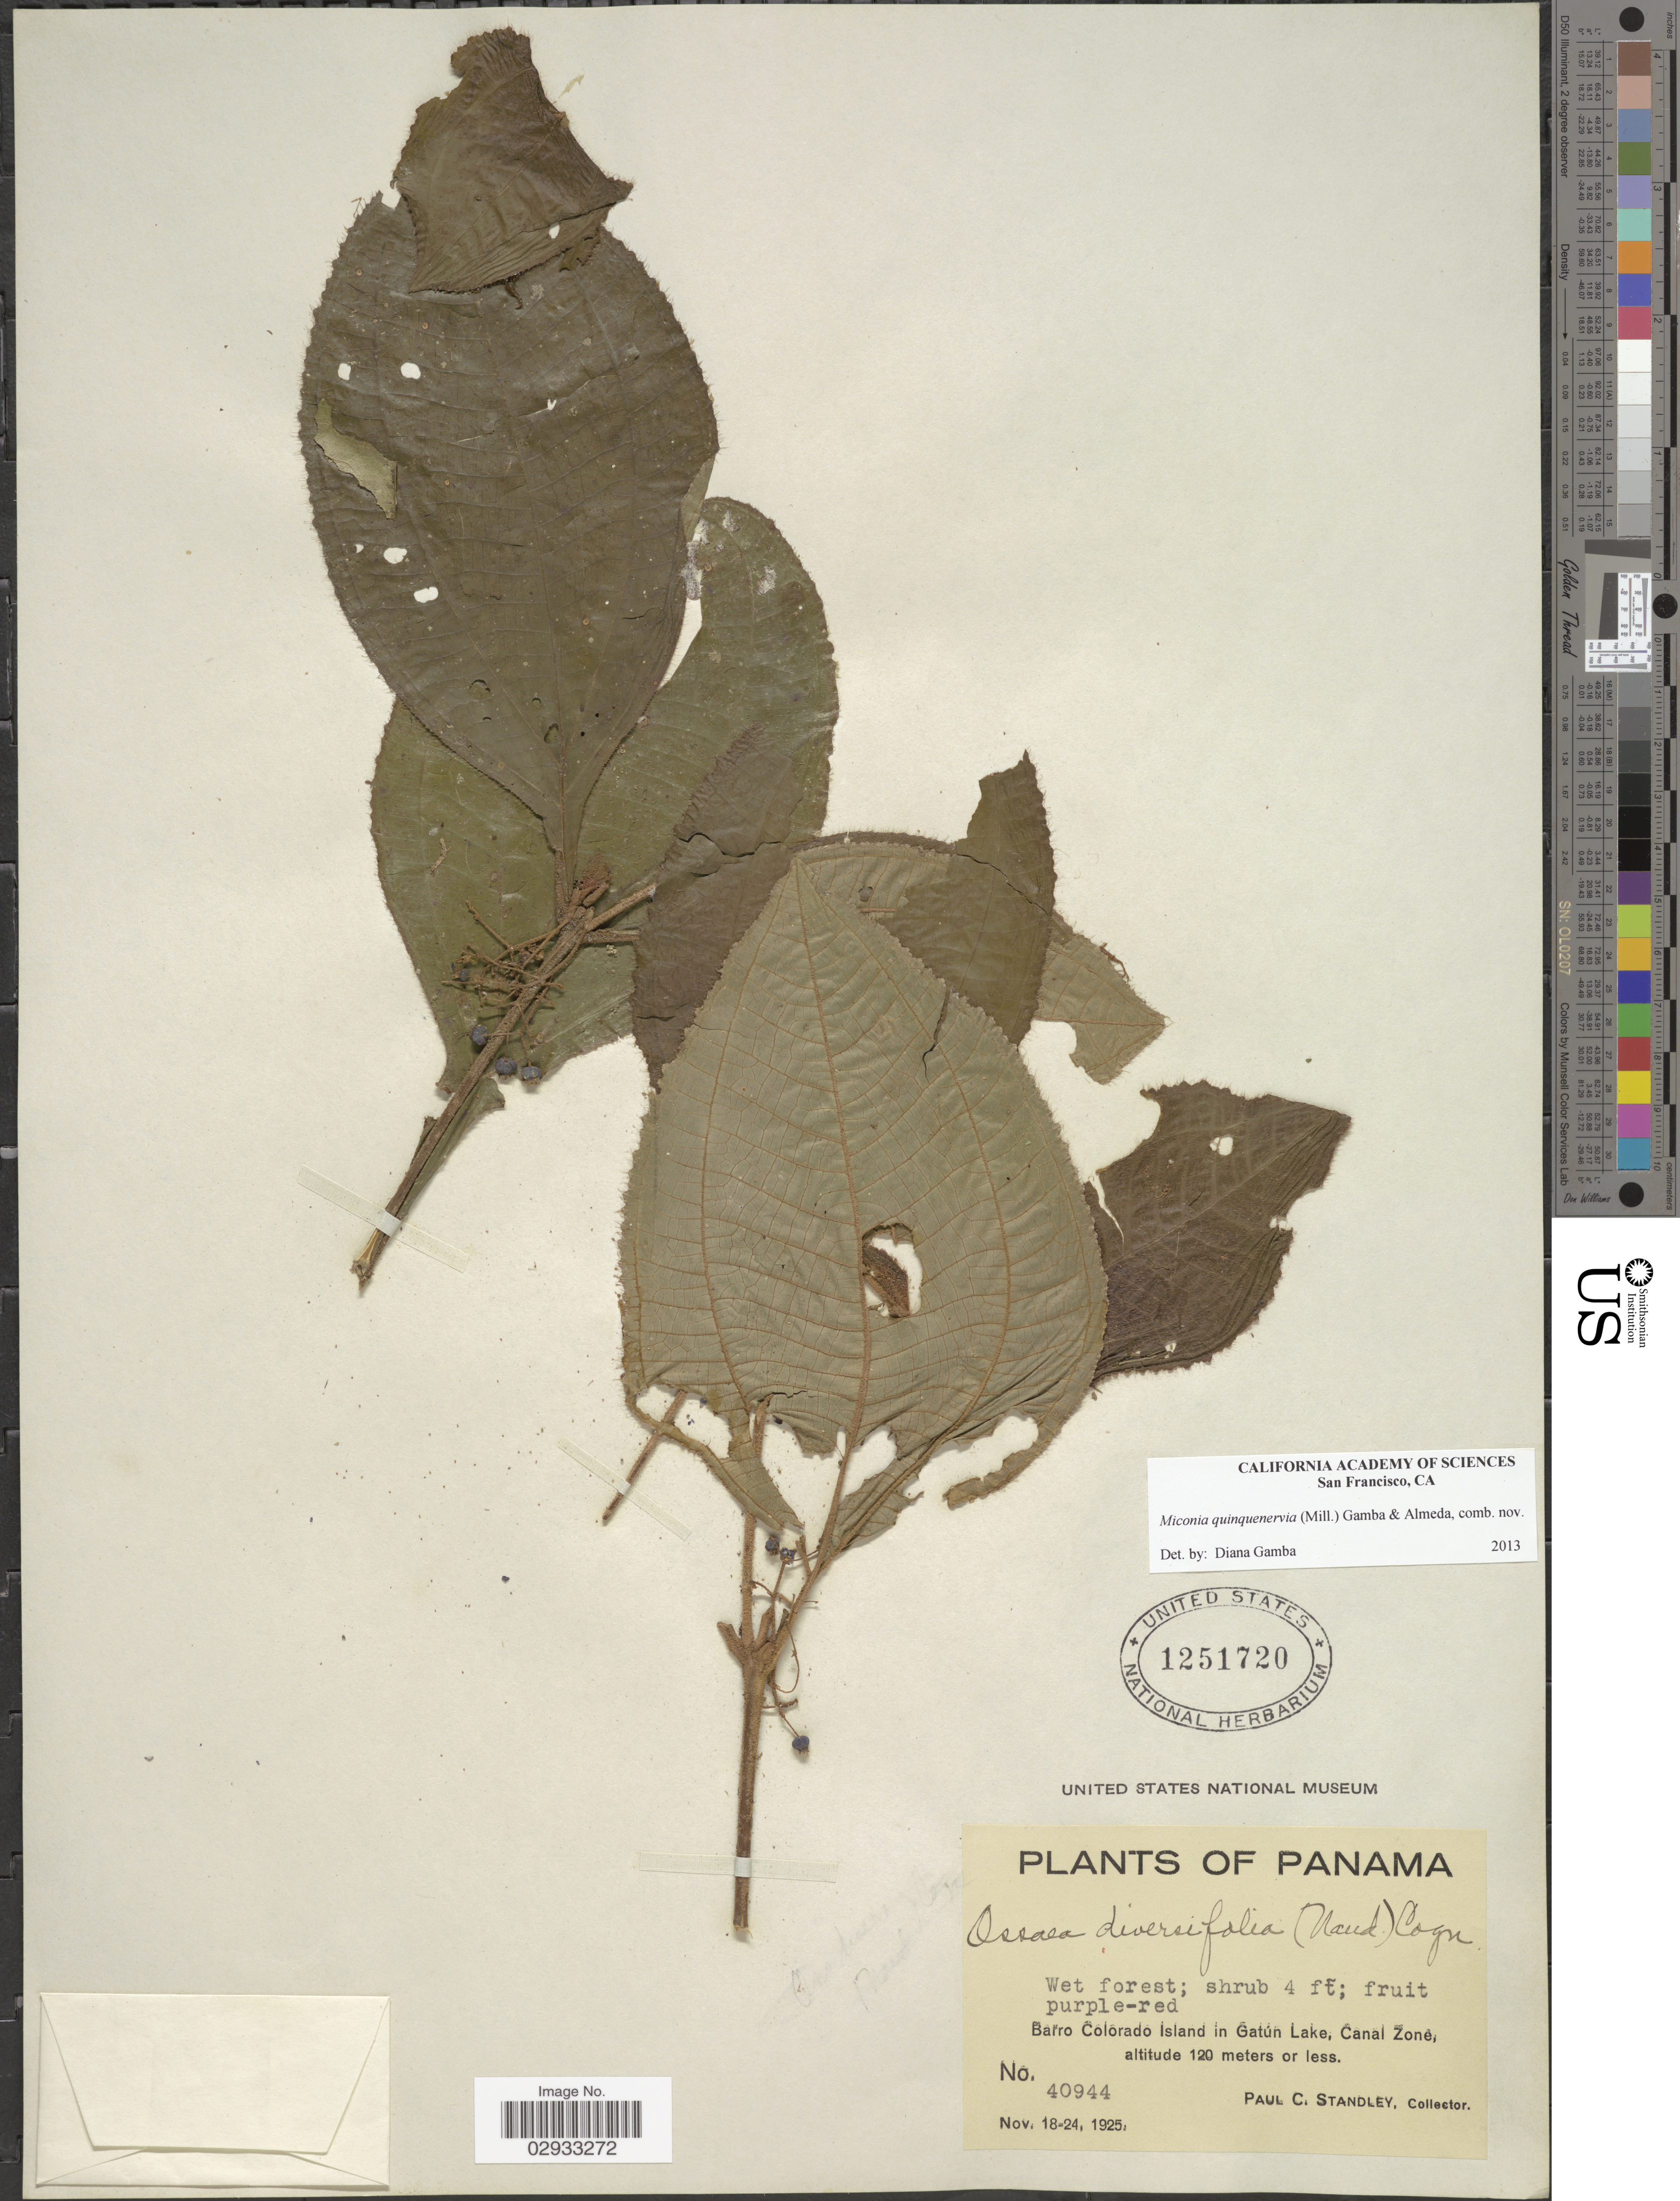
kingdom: Plantae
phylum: Tracheophyta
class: Magnoliopsida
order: Myrtales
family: Melastomataceae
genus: Miconia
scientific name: Miconia quinquenervia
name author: (Mill.) Gamba & Almeda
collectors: P. C. Standley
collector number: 40944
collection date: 1925-11-18/1925-11-24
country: Panama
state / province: Panamá Oeste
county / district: Canal Zone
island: Barro Colorado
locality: Barro Colorado Island in Gatún Lake, Canal Zone.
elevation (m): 120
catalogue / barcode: US 1251720